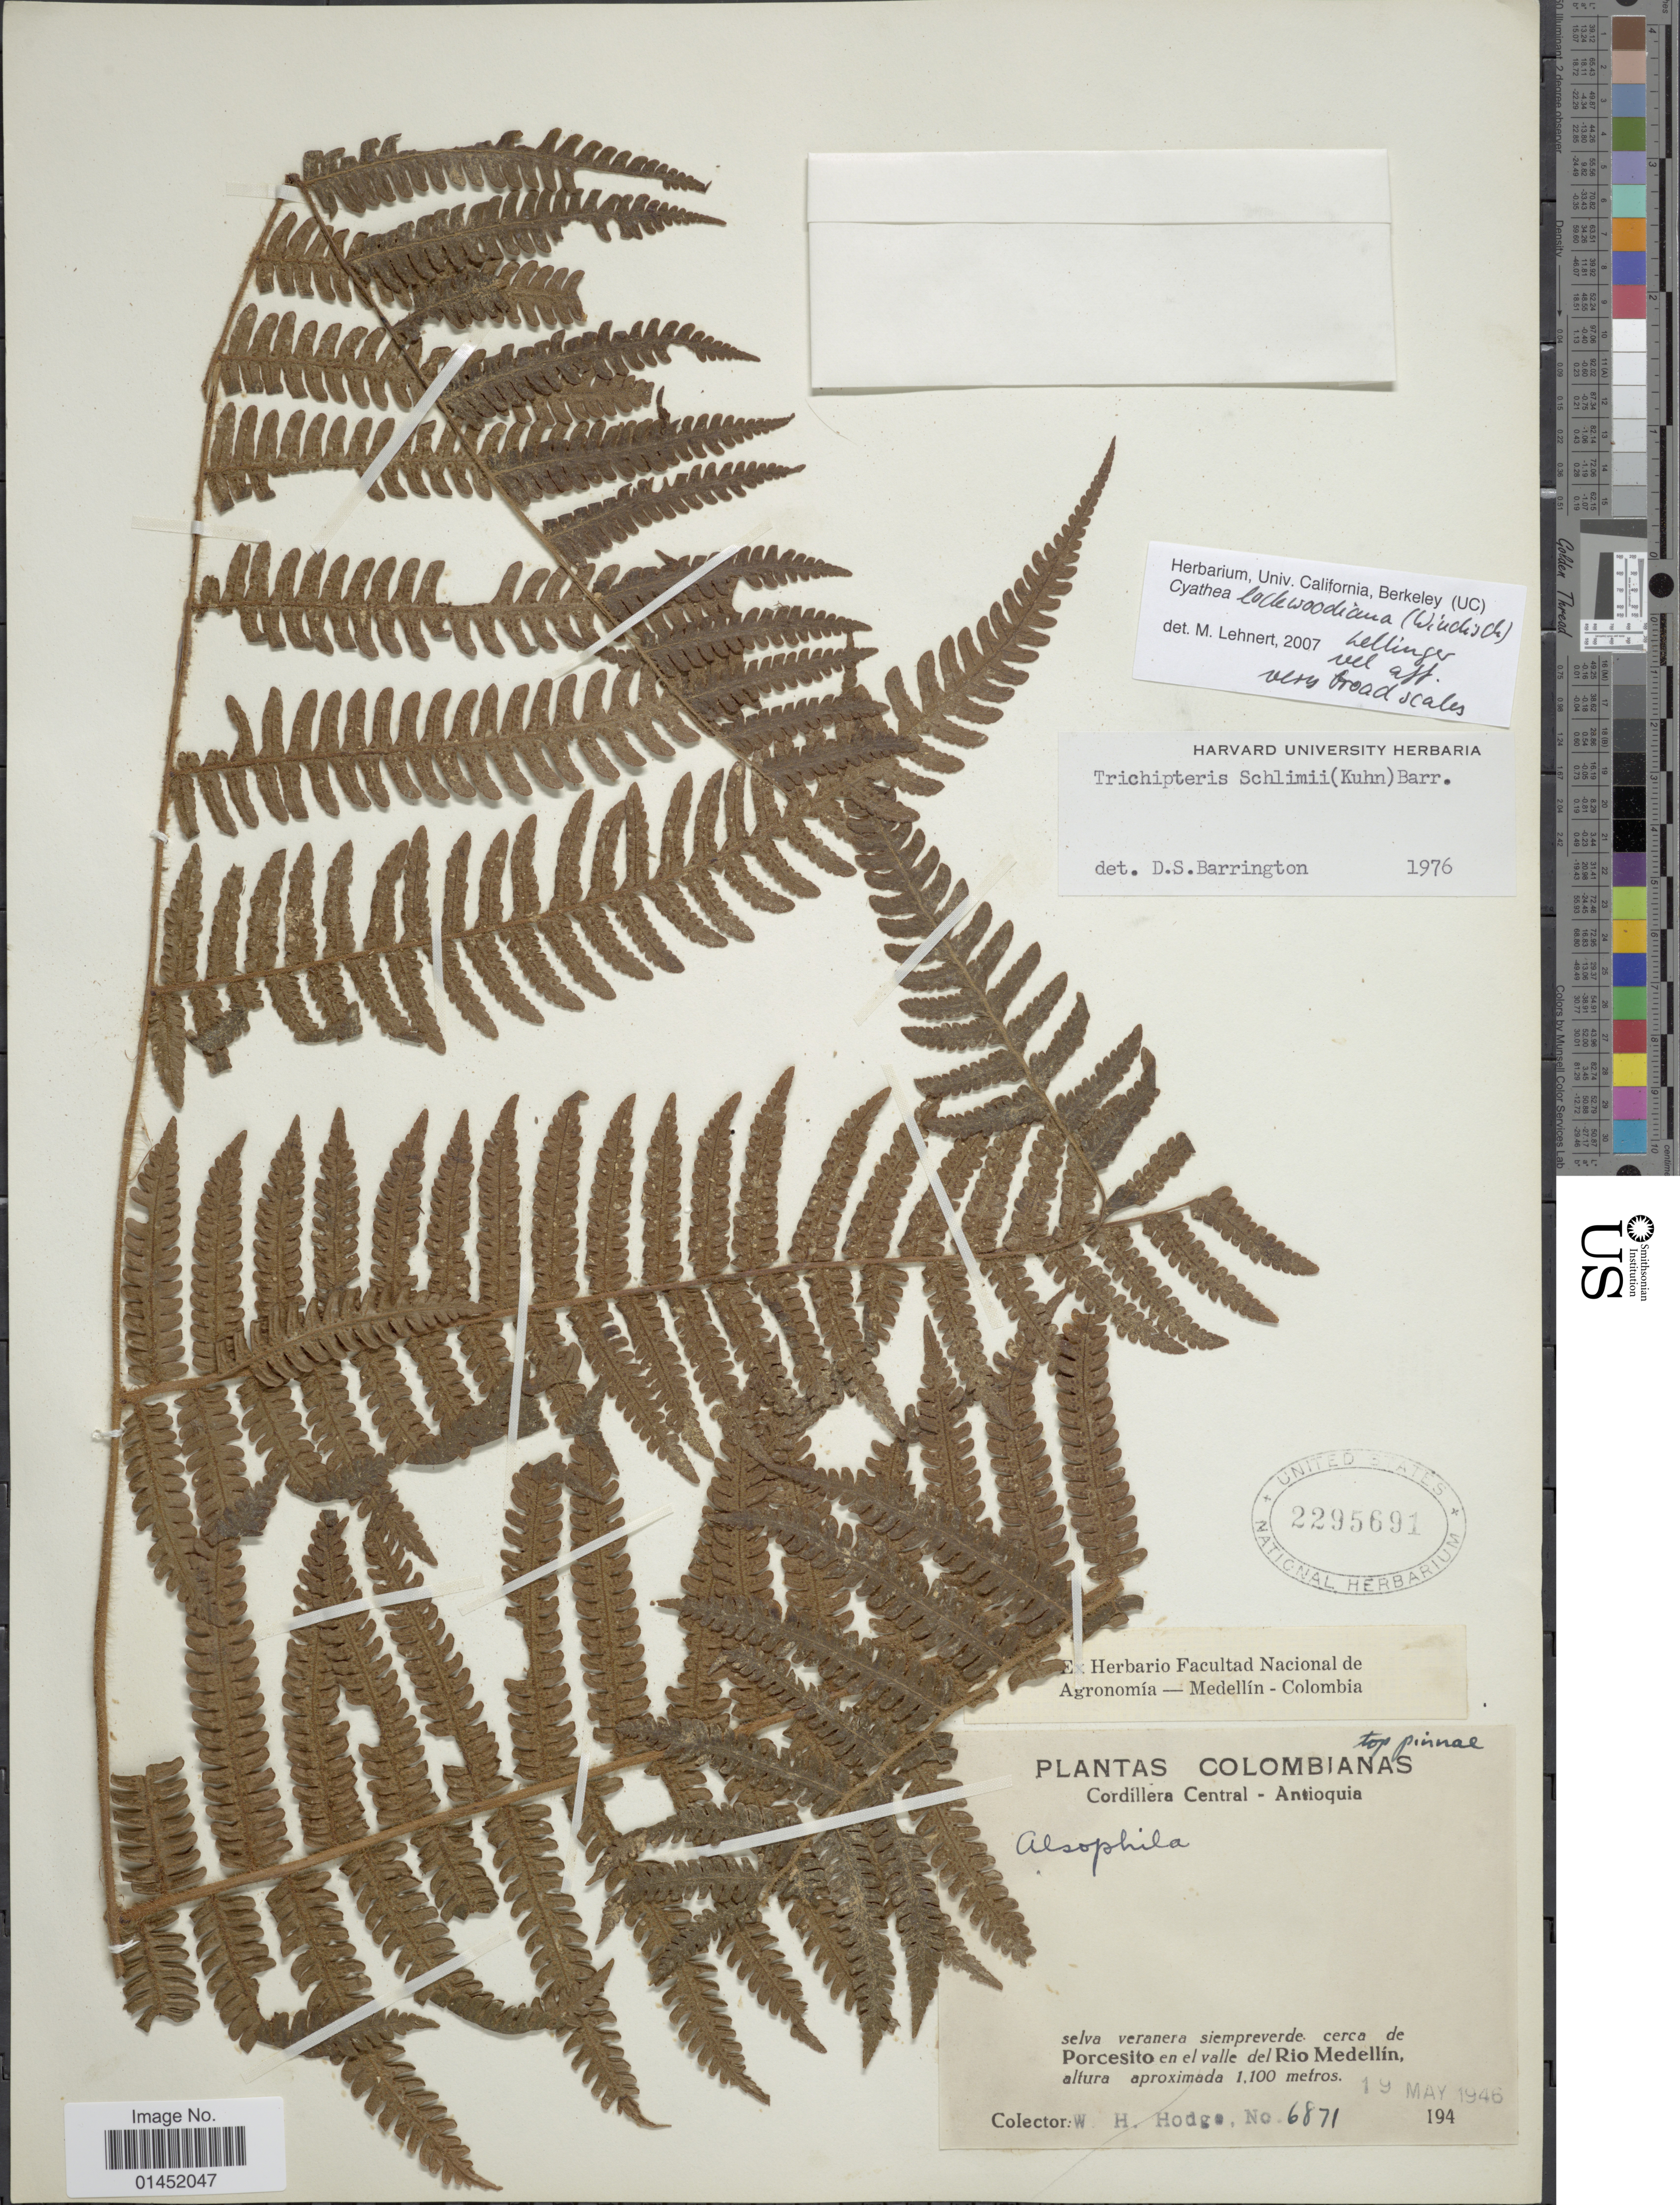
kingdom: Plantae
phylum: Tracheophyta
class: Polypodiopsida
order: Cyatheales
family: Cyatheaceae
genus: Cyathea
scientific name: Cyathea lockwoodiana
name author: (P.G. Windisch) Lellinger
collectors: W. Hodge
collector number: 6871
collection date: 1946-05-19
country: Colombia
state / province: Antioquia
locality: Cordillera Central, selva veranera siempreverde cerca de Porcesito en el valle del Rio Medellín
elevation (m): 1100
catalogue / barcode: US 2295691